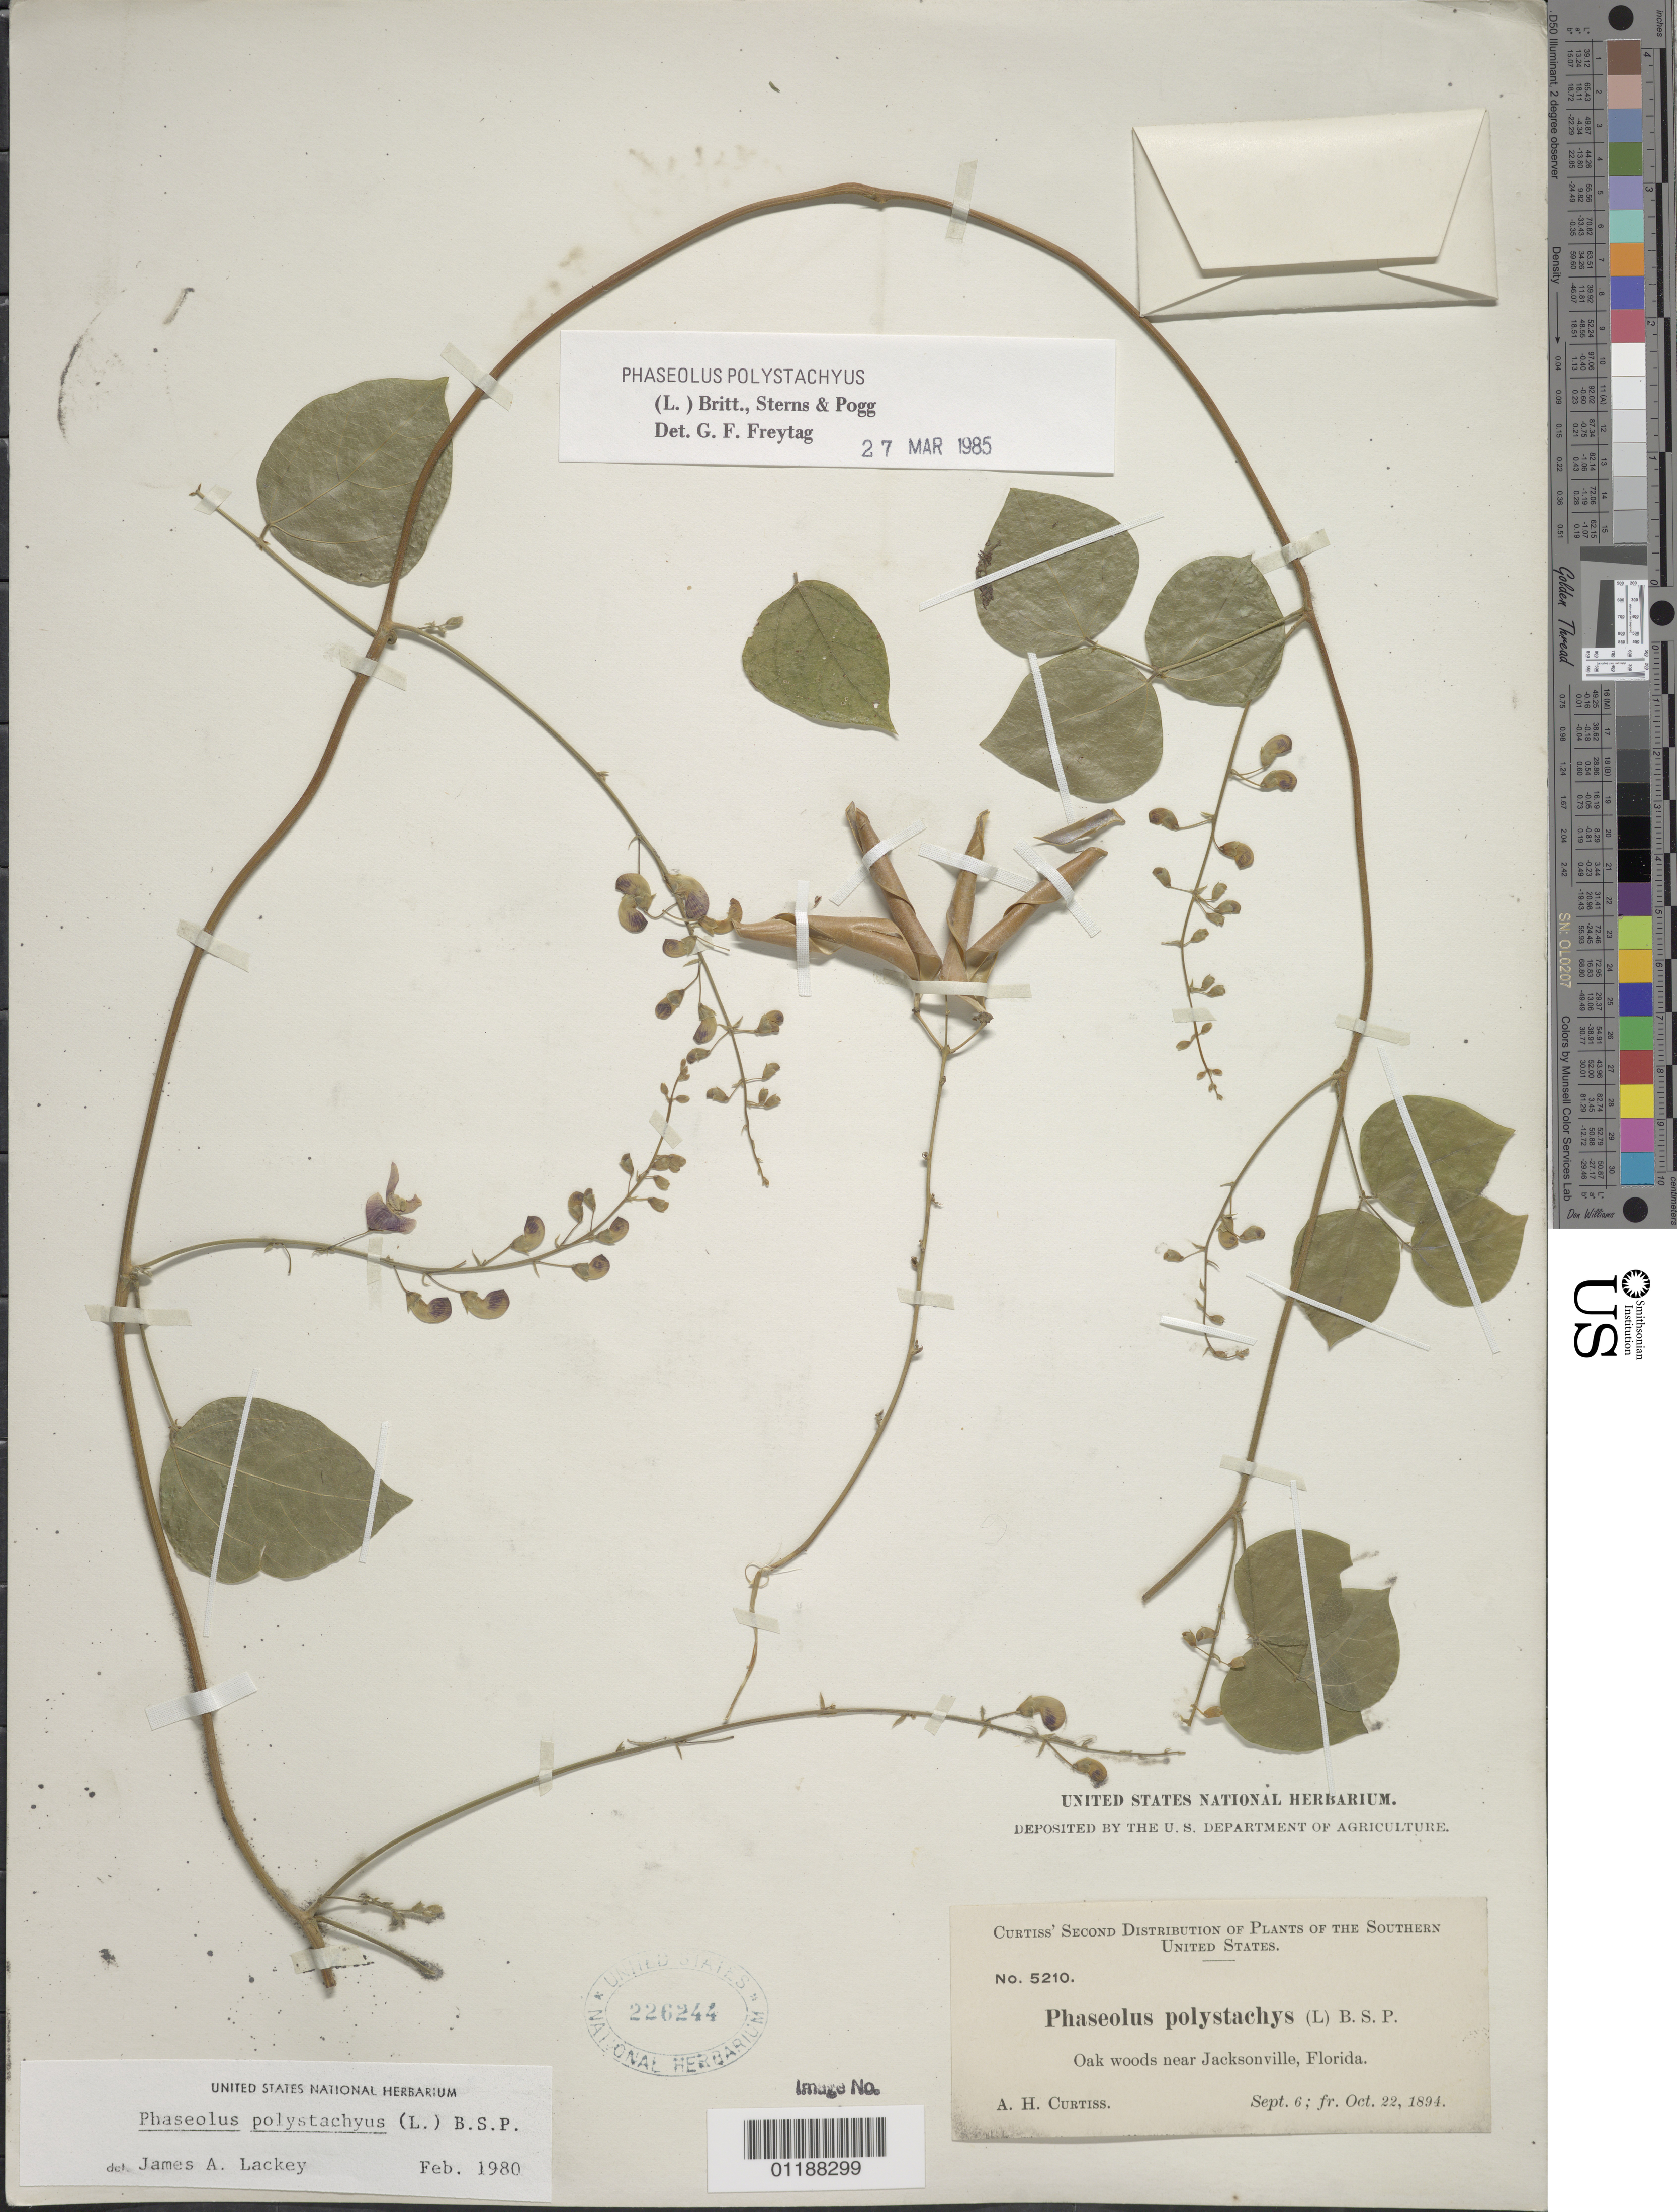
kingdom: Plantae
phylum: Tracheophyta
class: Magnoliopsida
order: Fabales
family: Fabaceae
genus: Phaseolus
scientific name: Phaseolus polystachios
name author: (L.) Britton, Stearns & Poggenb.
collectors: A. H. Curtiss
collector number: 5210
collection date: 1894-10-22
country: United States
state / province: Florida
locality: The Southern United States, near Jacksonville.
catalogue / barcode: US 226244